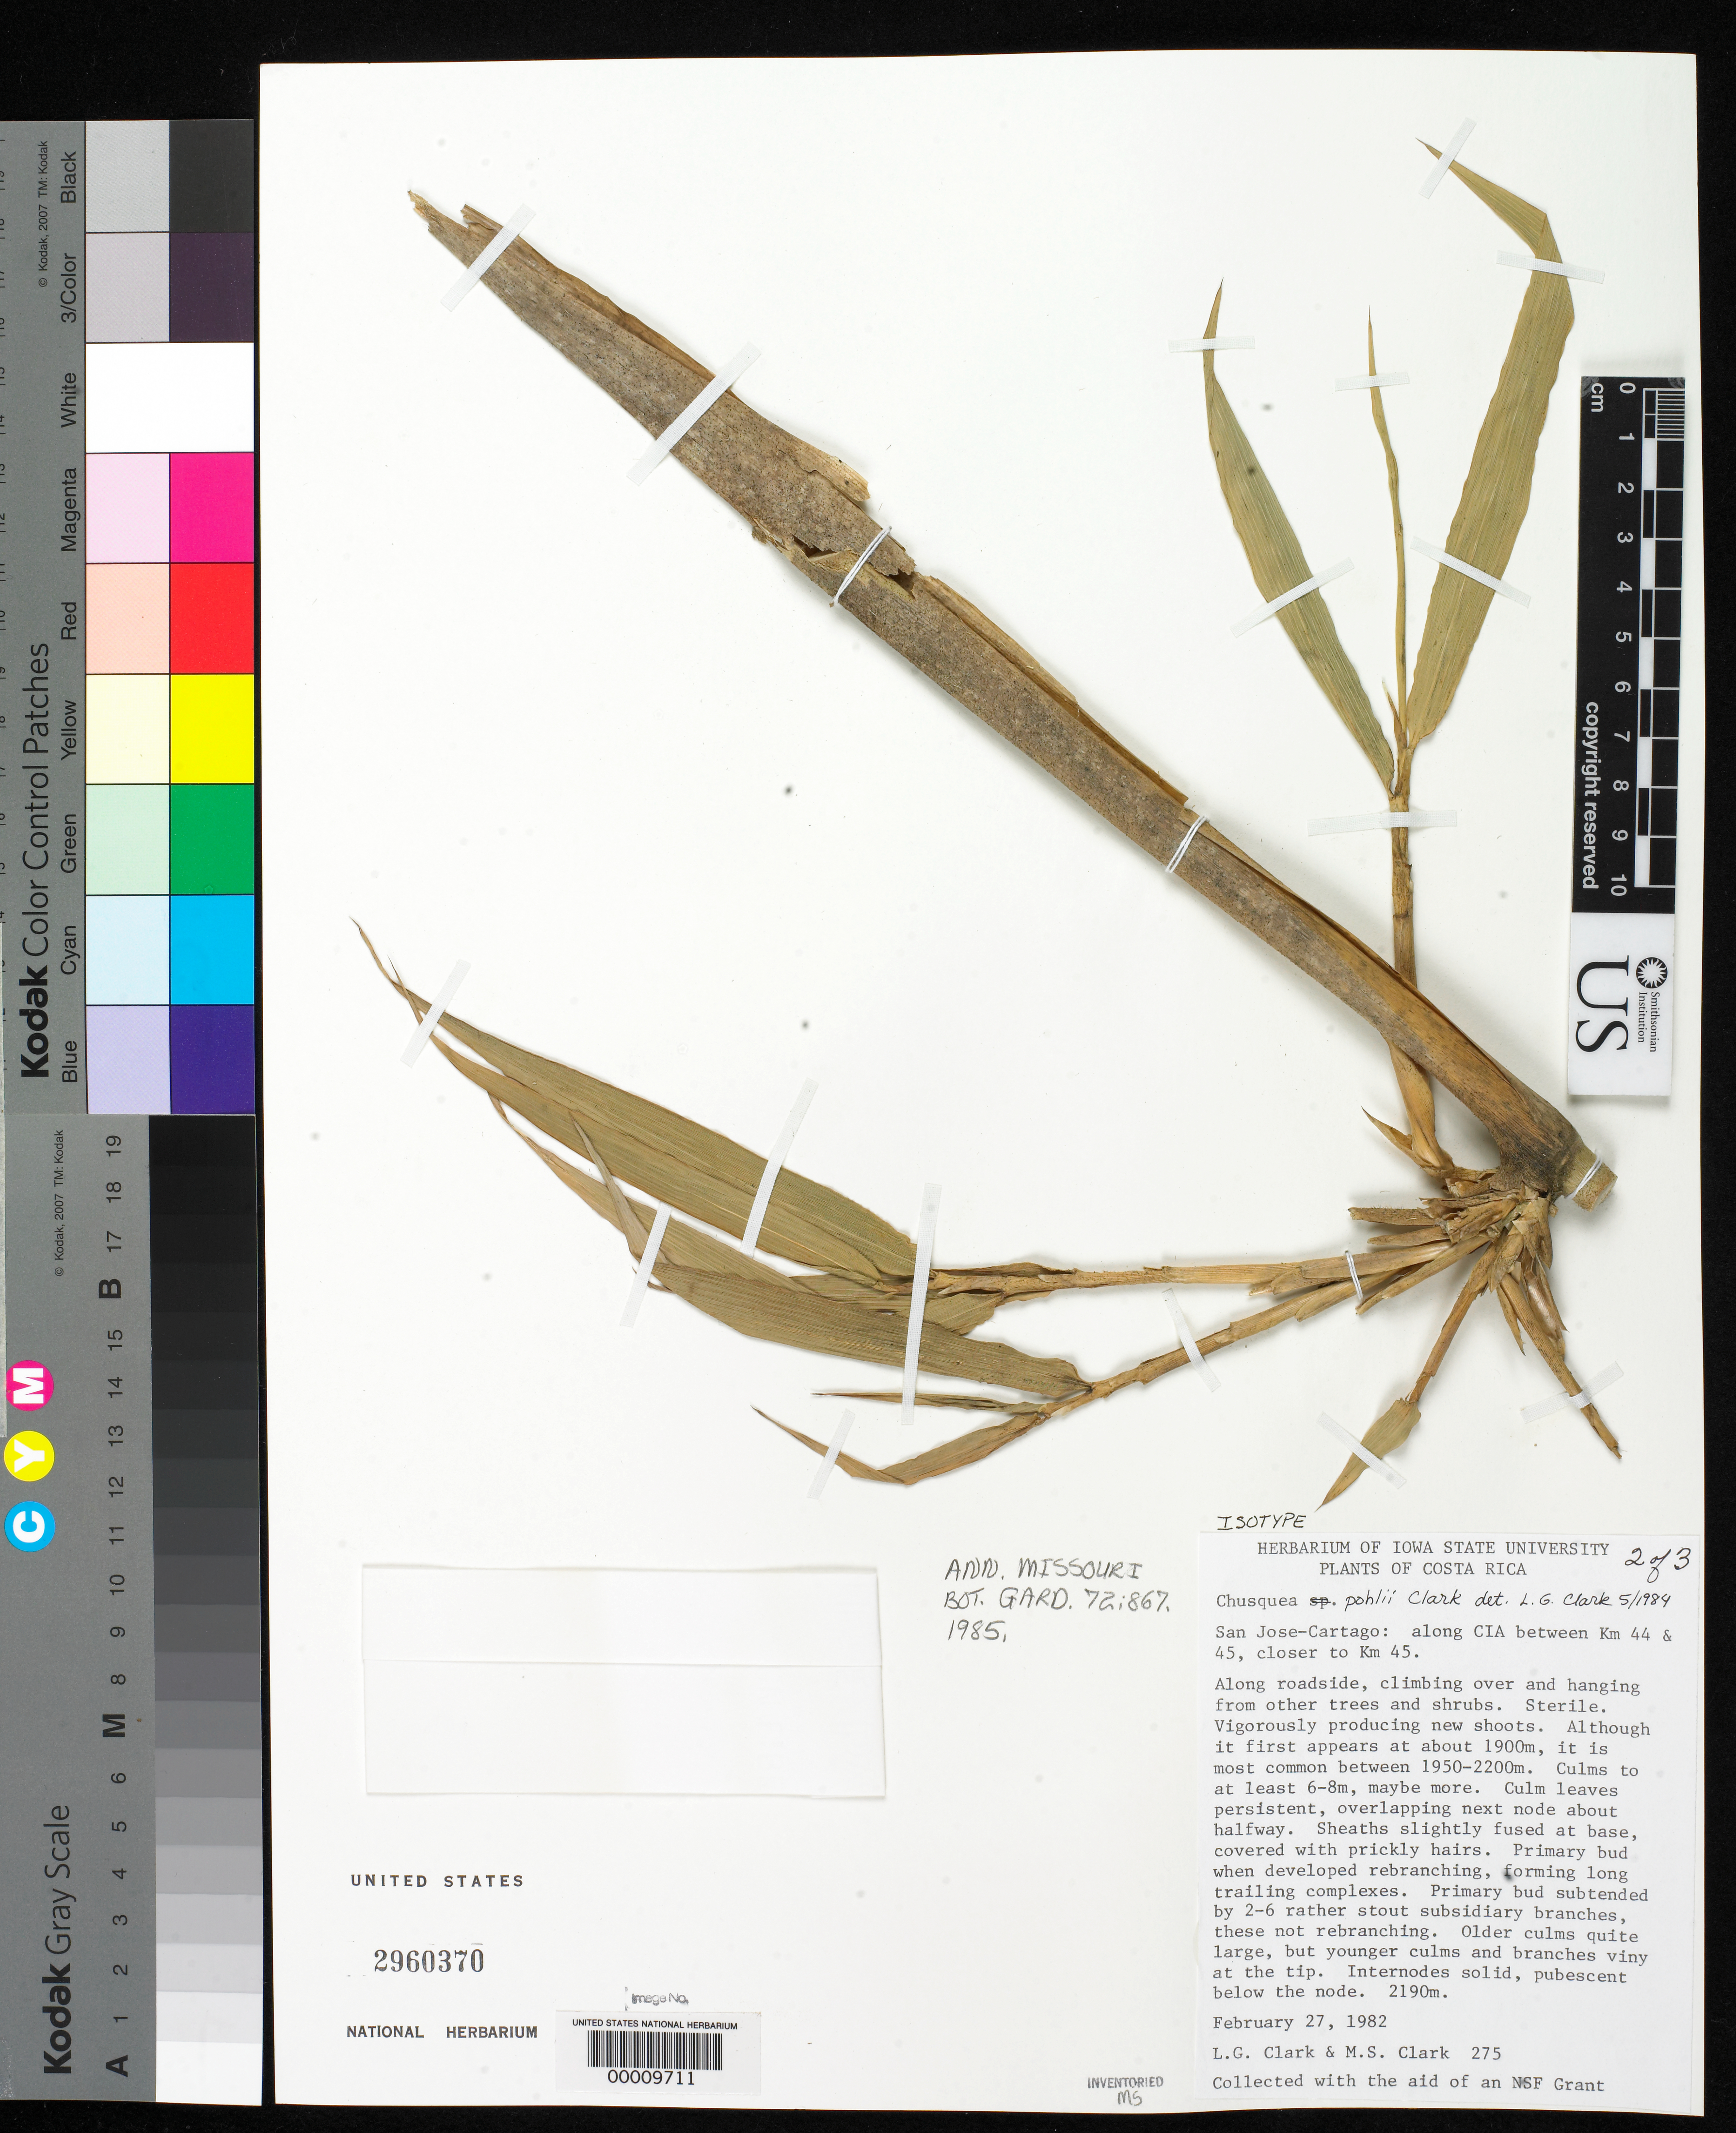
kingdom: Plantae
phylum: Tracheophyta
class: Liliopsida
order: Poales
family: Poaceae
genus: Chusquea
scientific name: Chusquea pohlii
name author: L.G. Clark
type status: Isotype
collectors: L. G. Clark & M. S. Clark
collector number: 275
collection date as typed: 27 Feb 1982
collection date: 1982-02-27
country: Costa Rica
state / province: San José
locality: Along CIA between km 44 & 45, closer to km 45.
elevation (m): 2190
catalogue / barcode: US 2960370